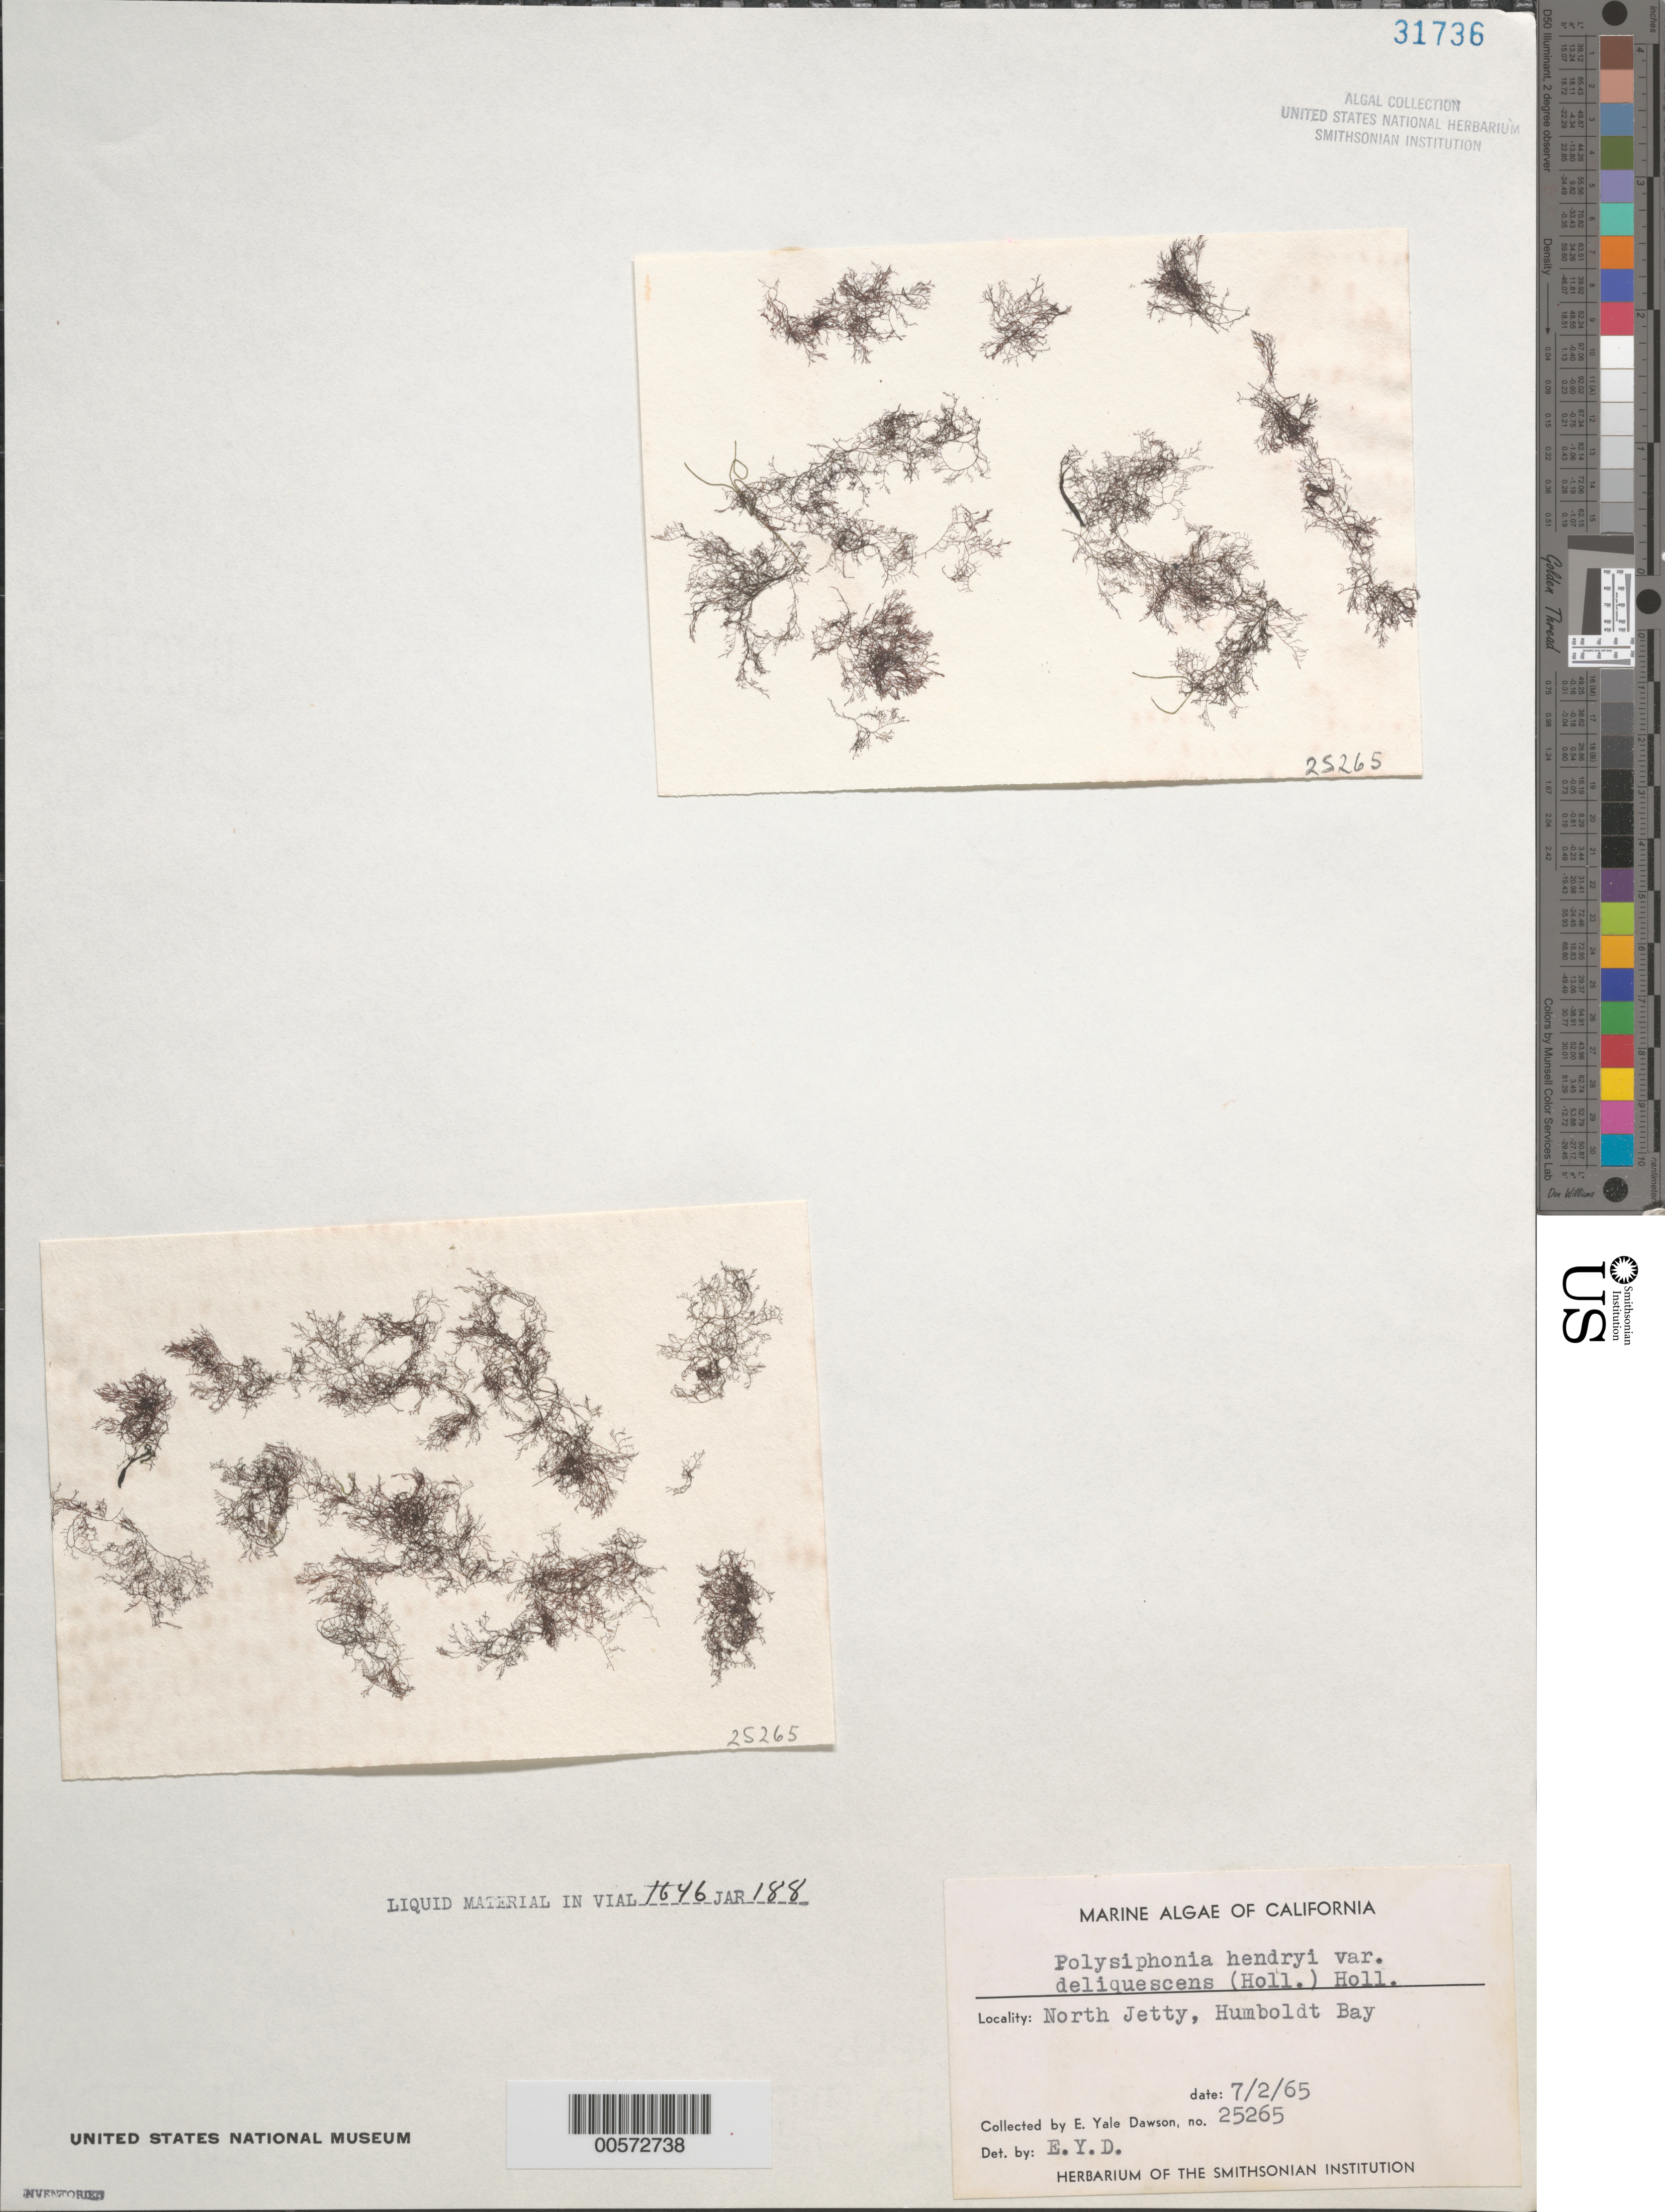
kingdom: Plantae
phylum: Rhodophyta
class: Florideophyceae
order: Ceramiales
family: Rhodomelaceae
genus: Vertebrata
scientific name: Vertebrata hendryi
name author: (N.L. Gardner) Savoie & G.W. Saunders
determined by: Algae name updating Project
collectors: E. Y. Dawson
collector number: EYD 25265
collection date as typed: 02 Jul 1965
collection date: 1965-07-02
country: United States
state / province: California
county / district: Humboldt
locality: Humboldt Bay, North Jetty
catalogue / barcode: US 31736